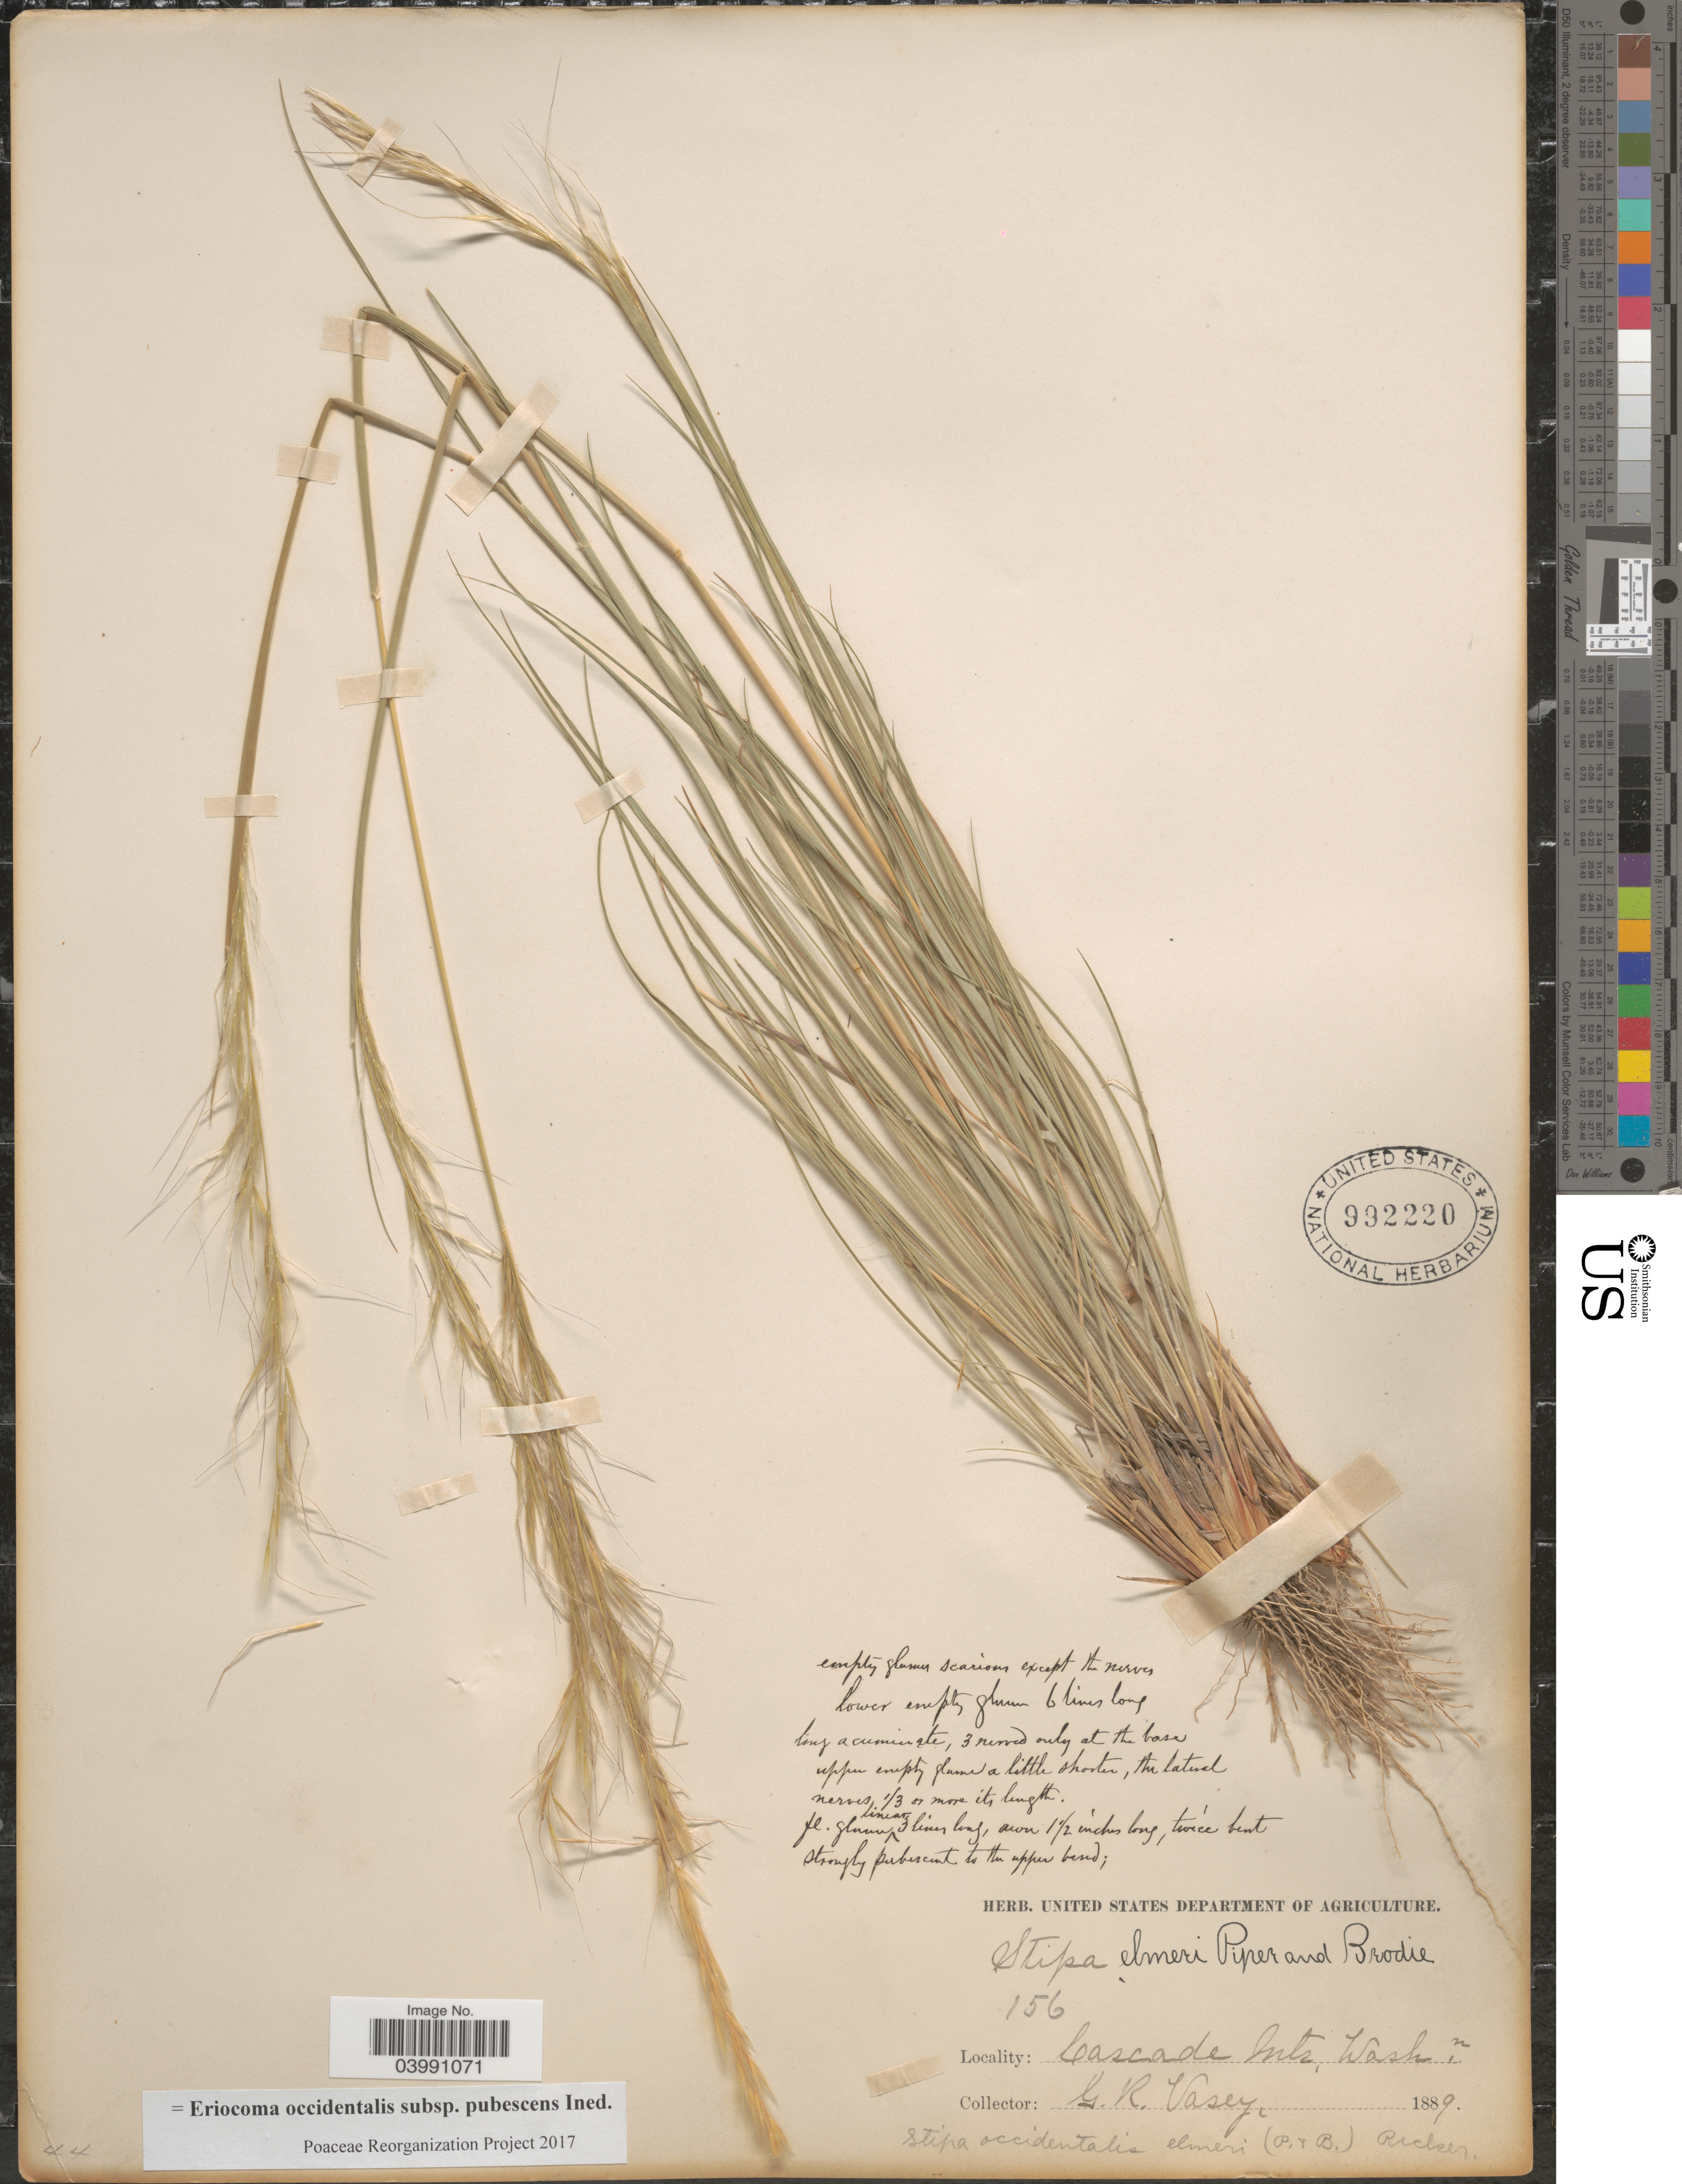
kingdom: Plantae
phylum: Tracheophyta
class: Liliopsida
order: Poales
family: Poaceae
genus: Eriocoma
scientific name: Eriocoma occidentalis subsp. pubescens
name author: (Vasey) Romasch.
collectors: G. R. Vasey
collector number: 156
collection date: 1889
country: United States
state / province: Washington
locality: Cascade Mts.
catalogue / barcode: US 992220